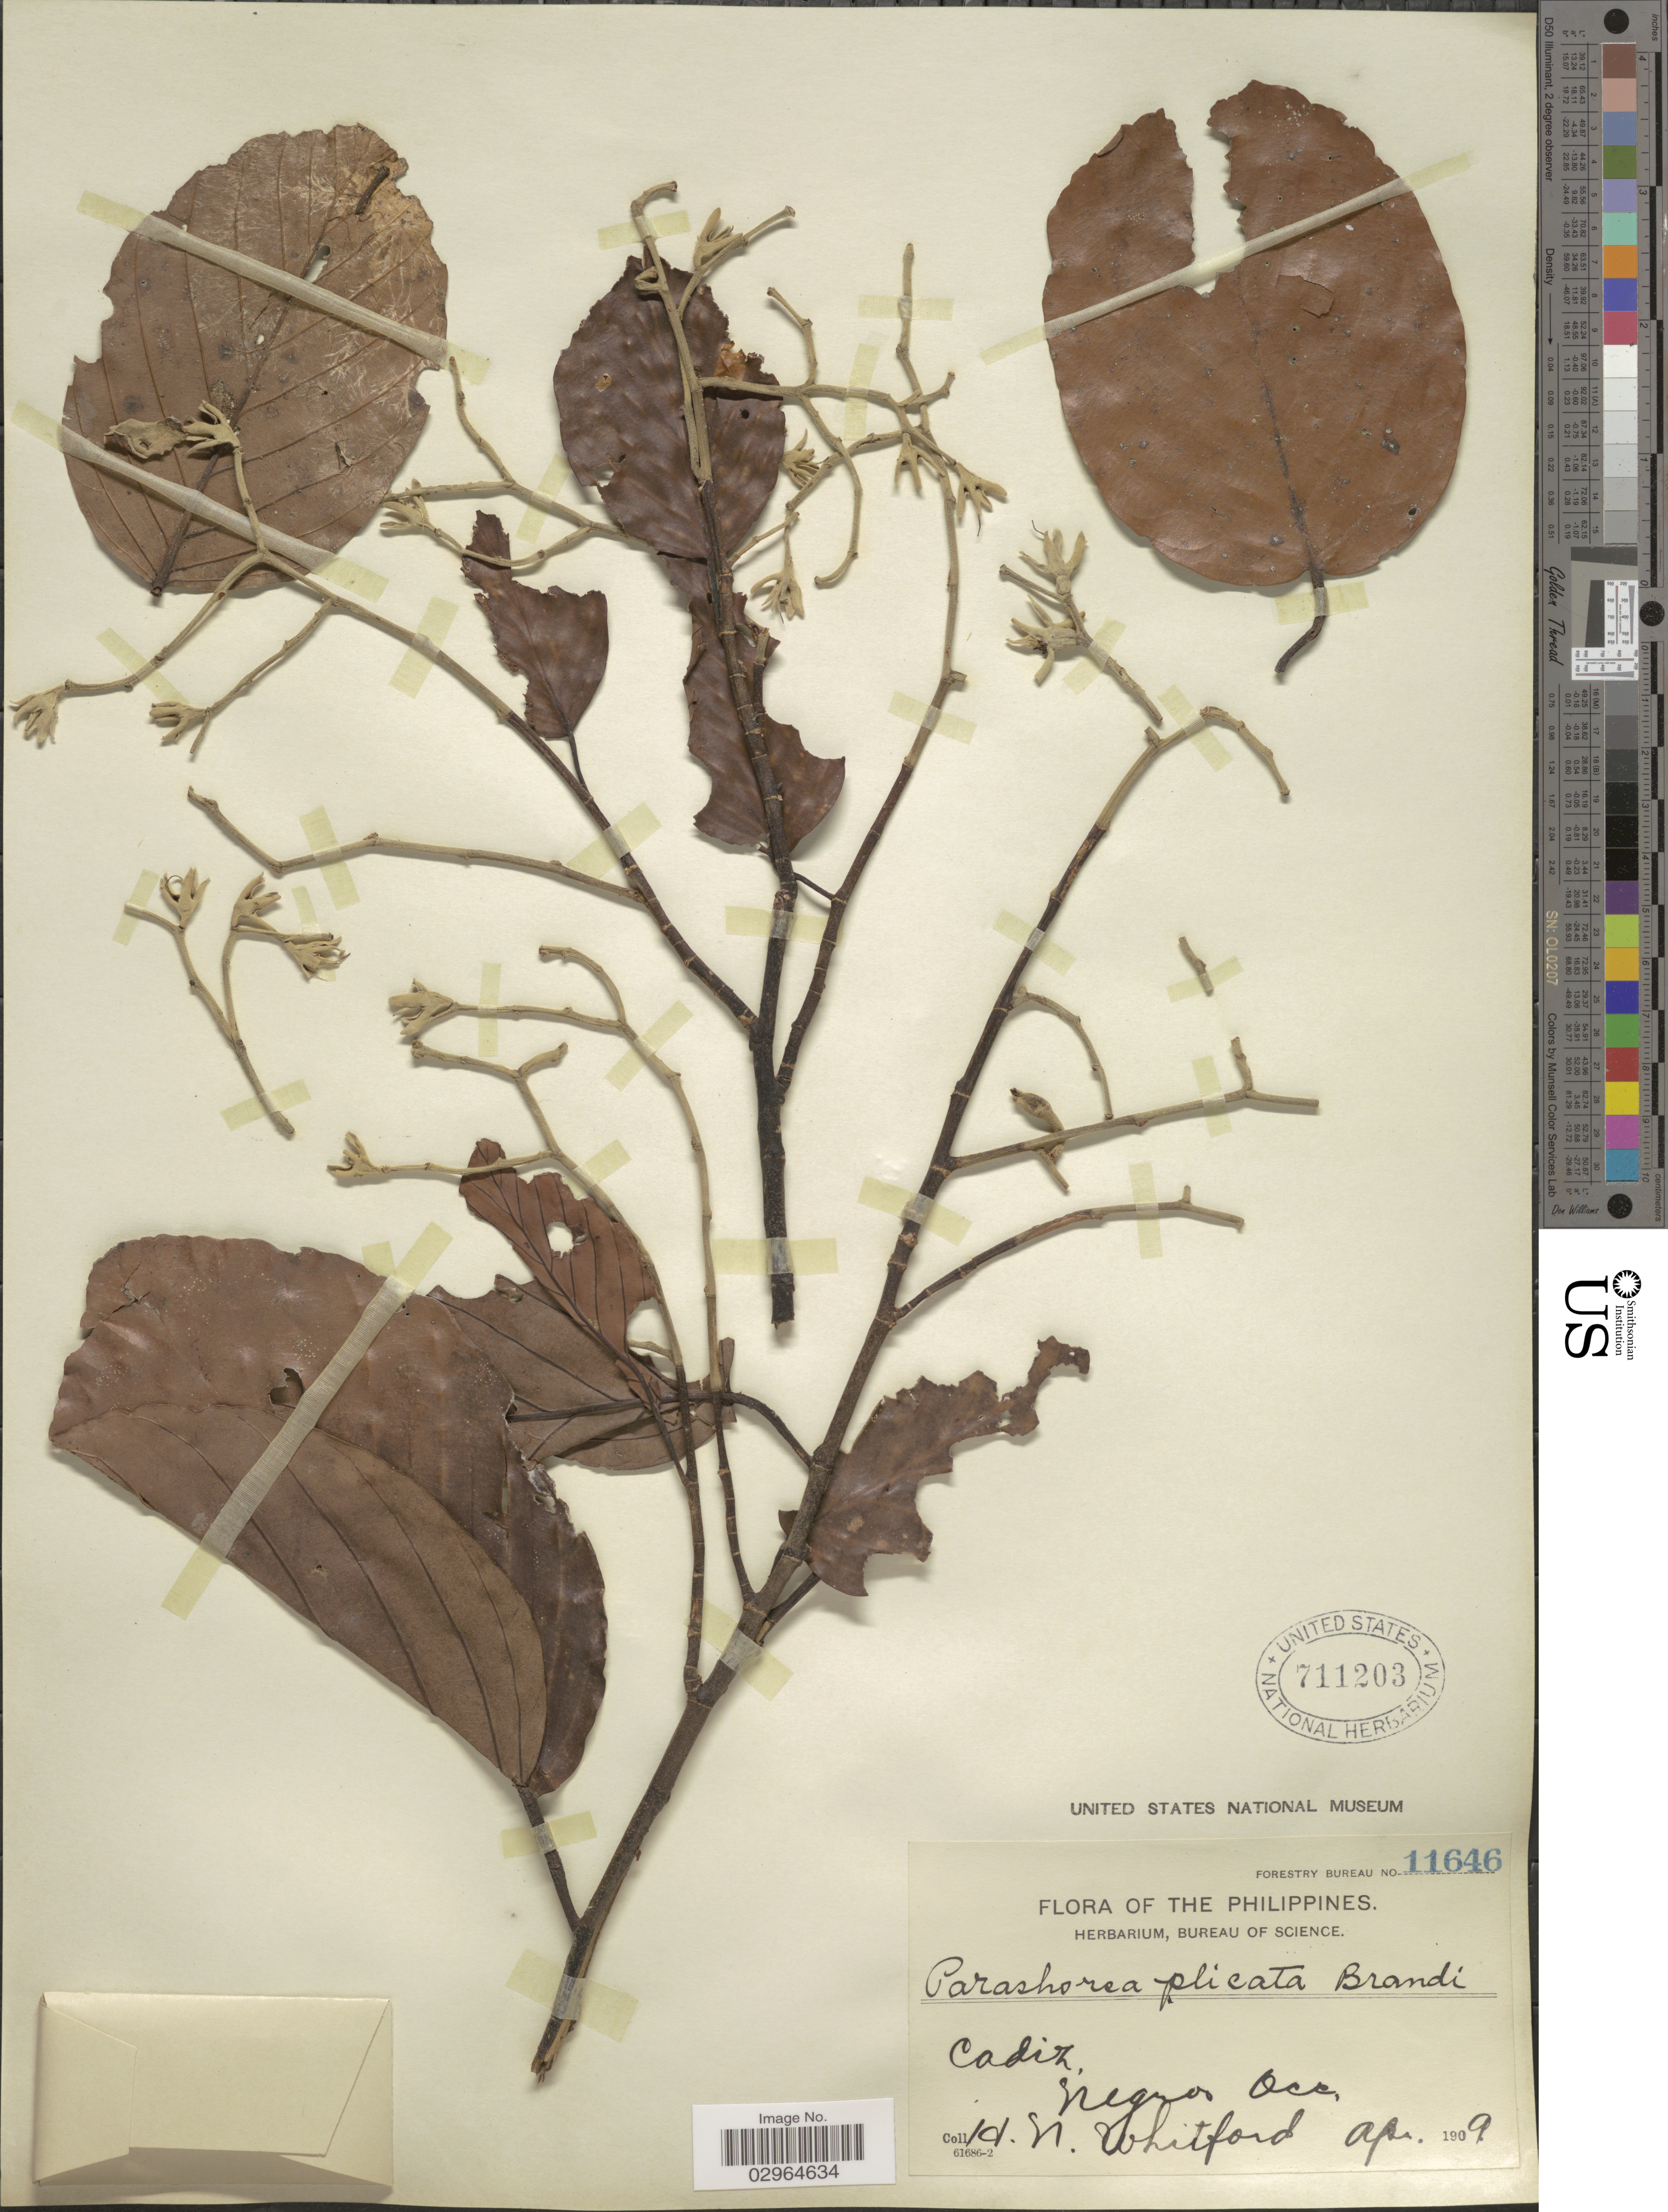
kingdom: Plantae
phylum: Tracheophyta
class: Magnoliopsida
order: Malvales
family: Dipterocarpaceae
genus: Parashorea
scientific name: Parashorea malaanonan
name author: (Blanco) Merr.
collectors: H. N. Whitford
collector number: Forestry Bureau 11646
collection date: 1909-04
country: Philippines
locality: Cadiz. Negros Occ.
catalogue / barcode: US 711203